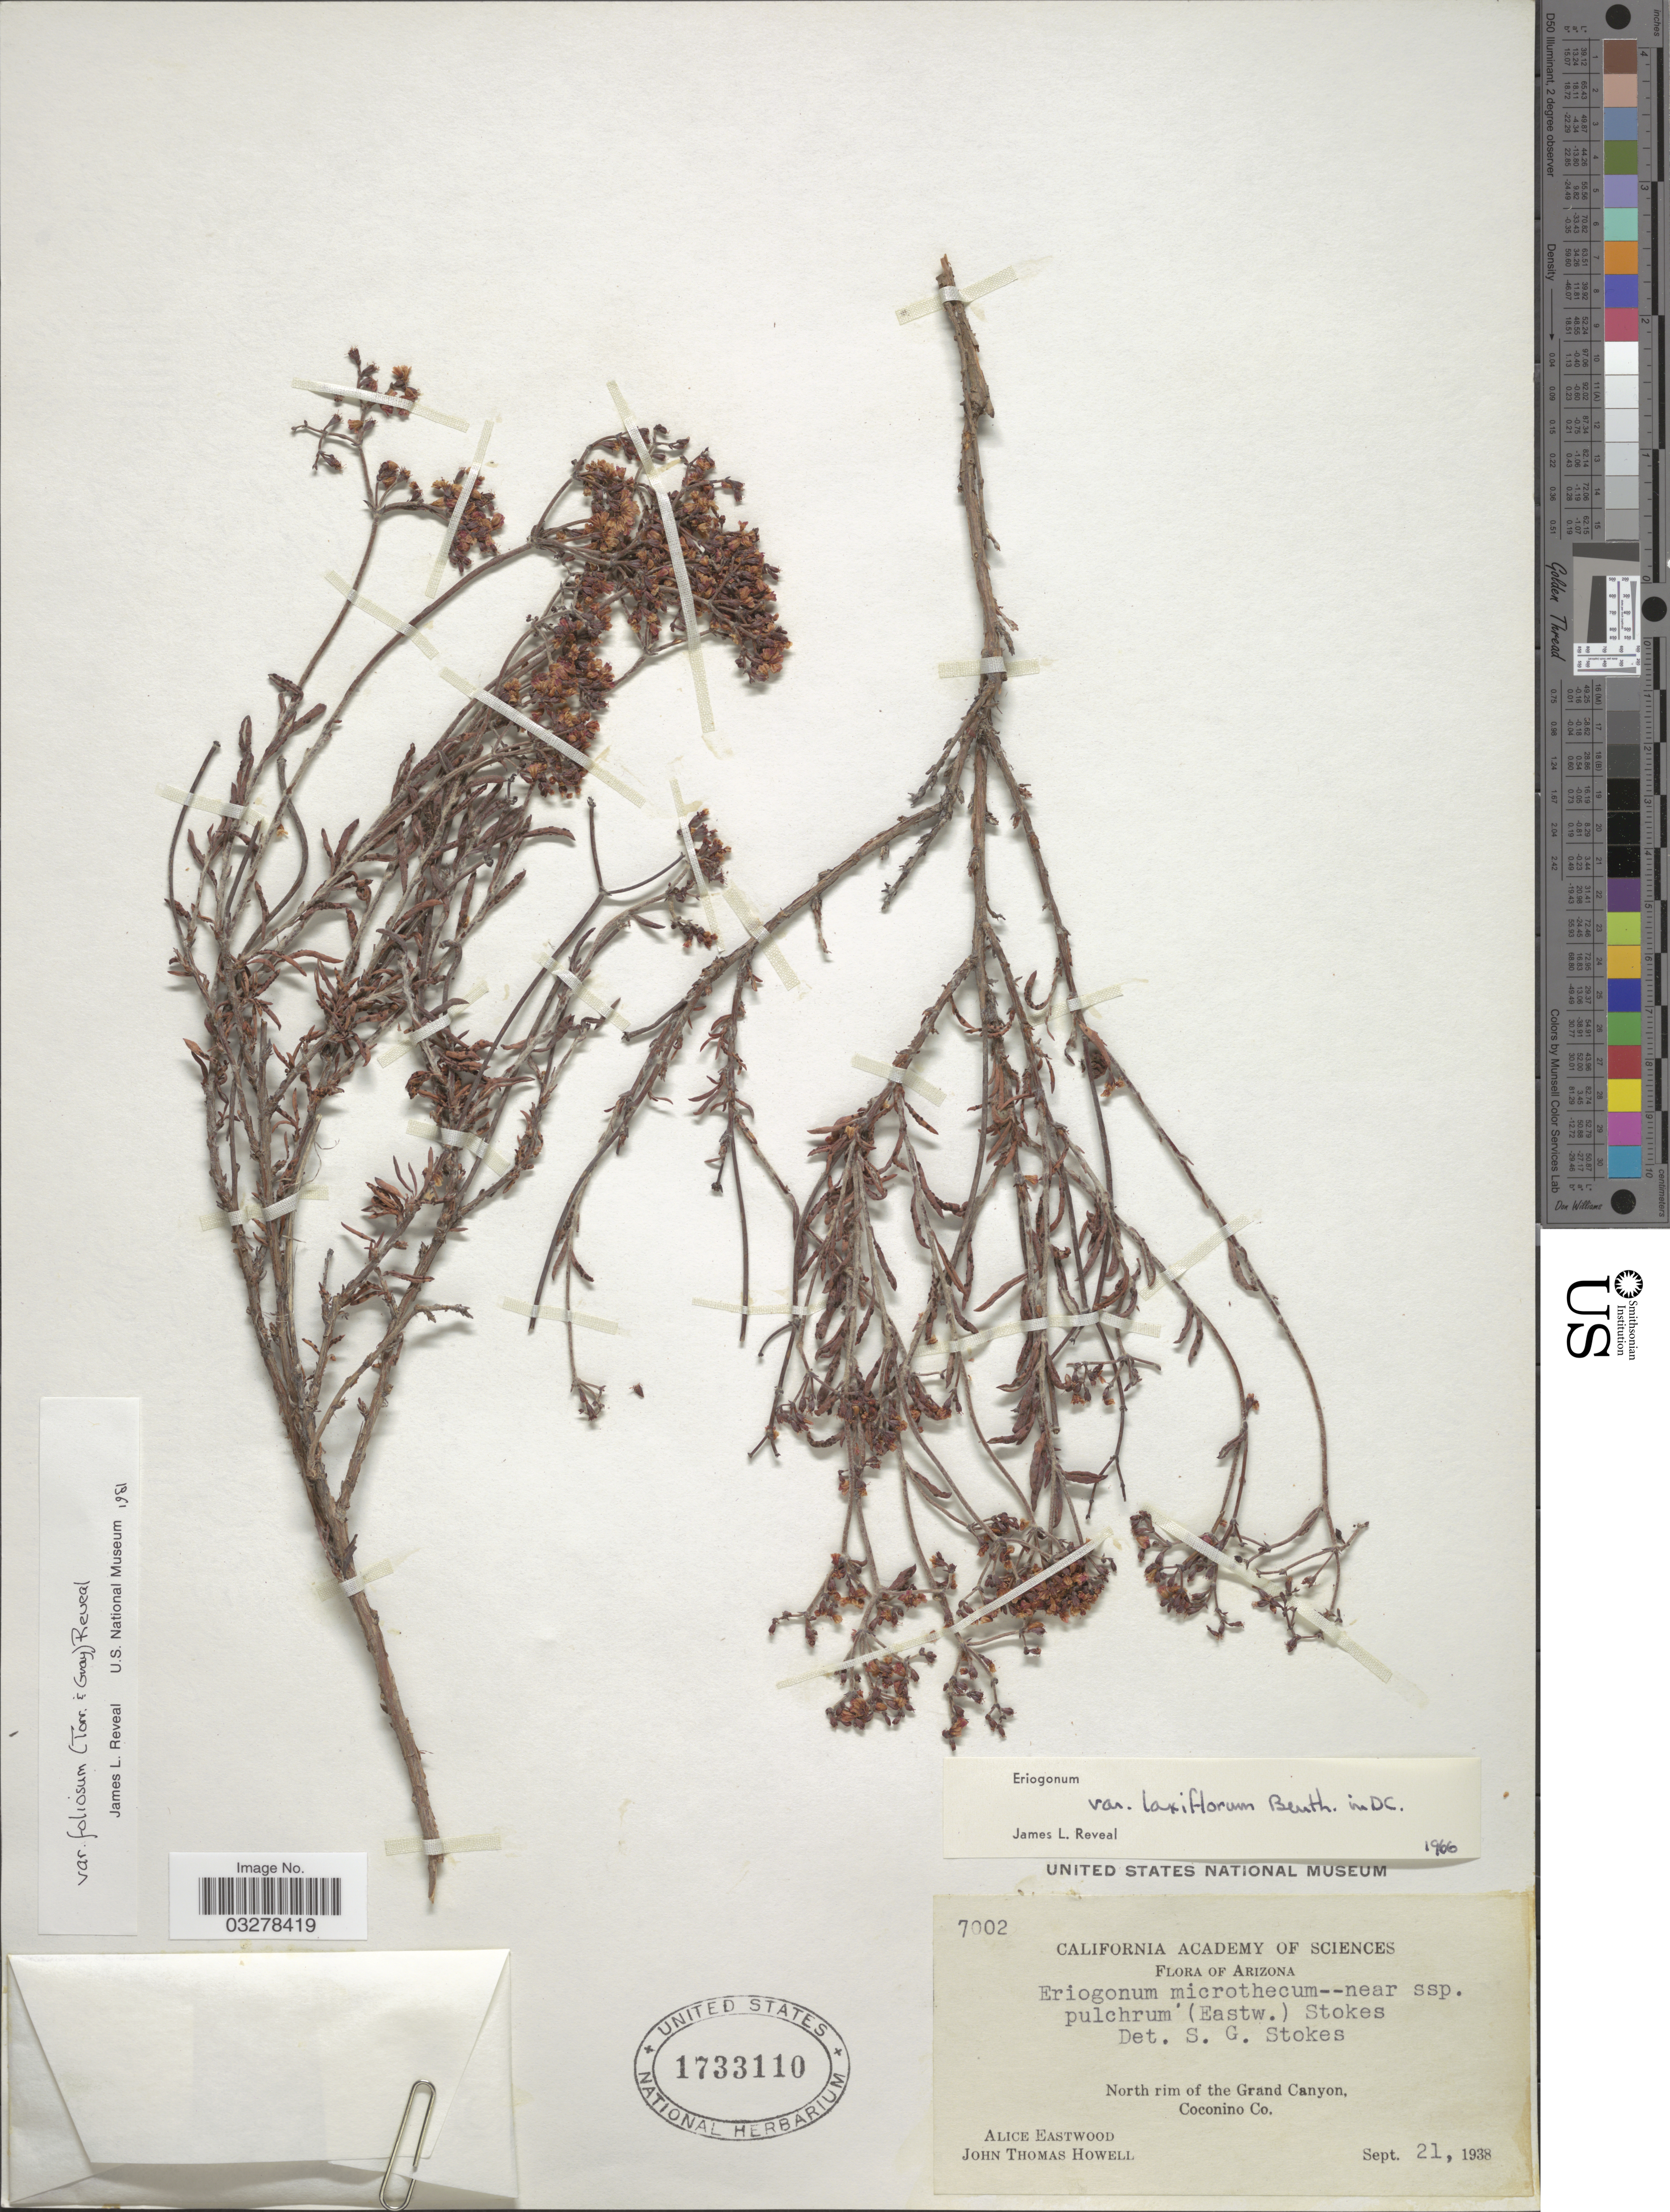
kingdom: Plantae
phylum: Tracheophyta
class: Magnoliopsida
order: Caryophyllales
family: Polygonaceae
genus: Eriogonum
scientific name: Eriogonum microtheca var. foliosum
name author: (Torr. & A. Gray) Reveal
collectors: A. Eastwood & J. T. Howell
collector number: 7002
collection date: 1938-09-21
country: United States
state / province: Arizona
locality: North rim of the Grand Canyon, Coconino Co.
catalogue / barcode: US 1733110